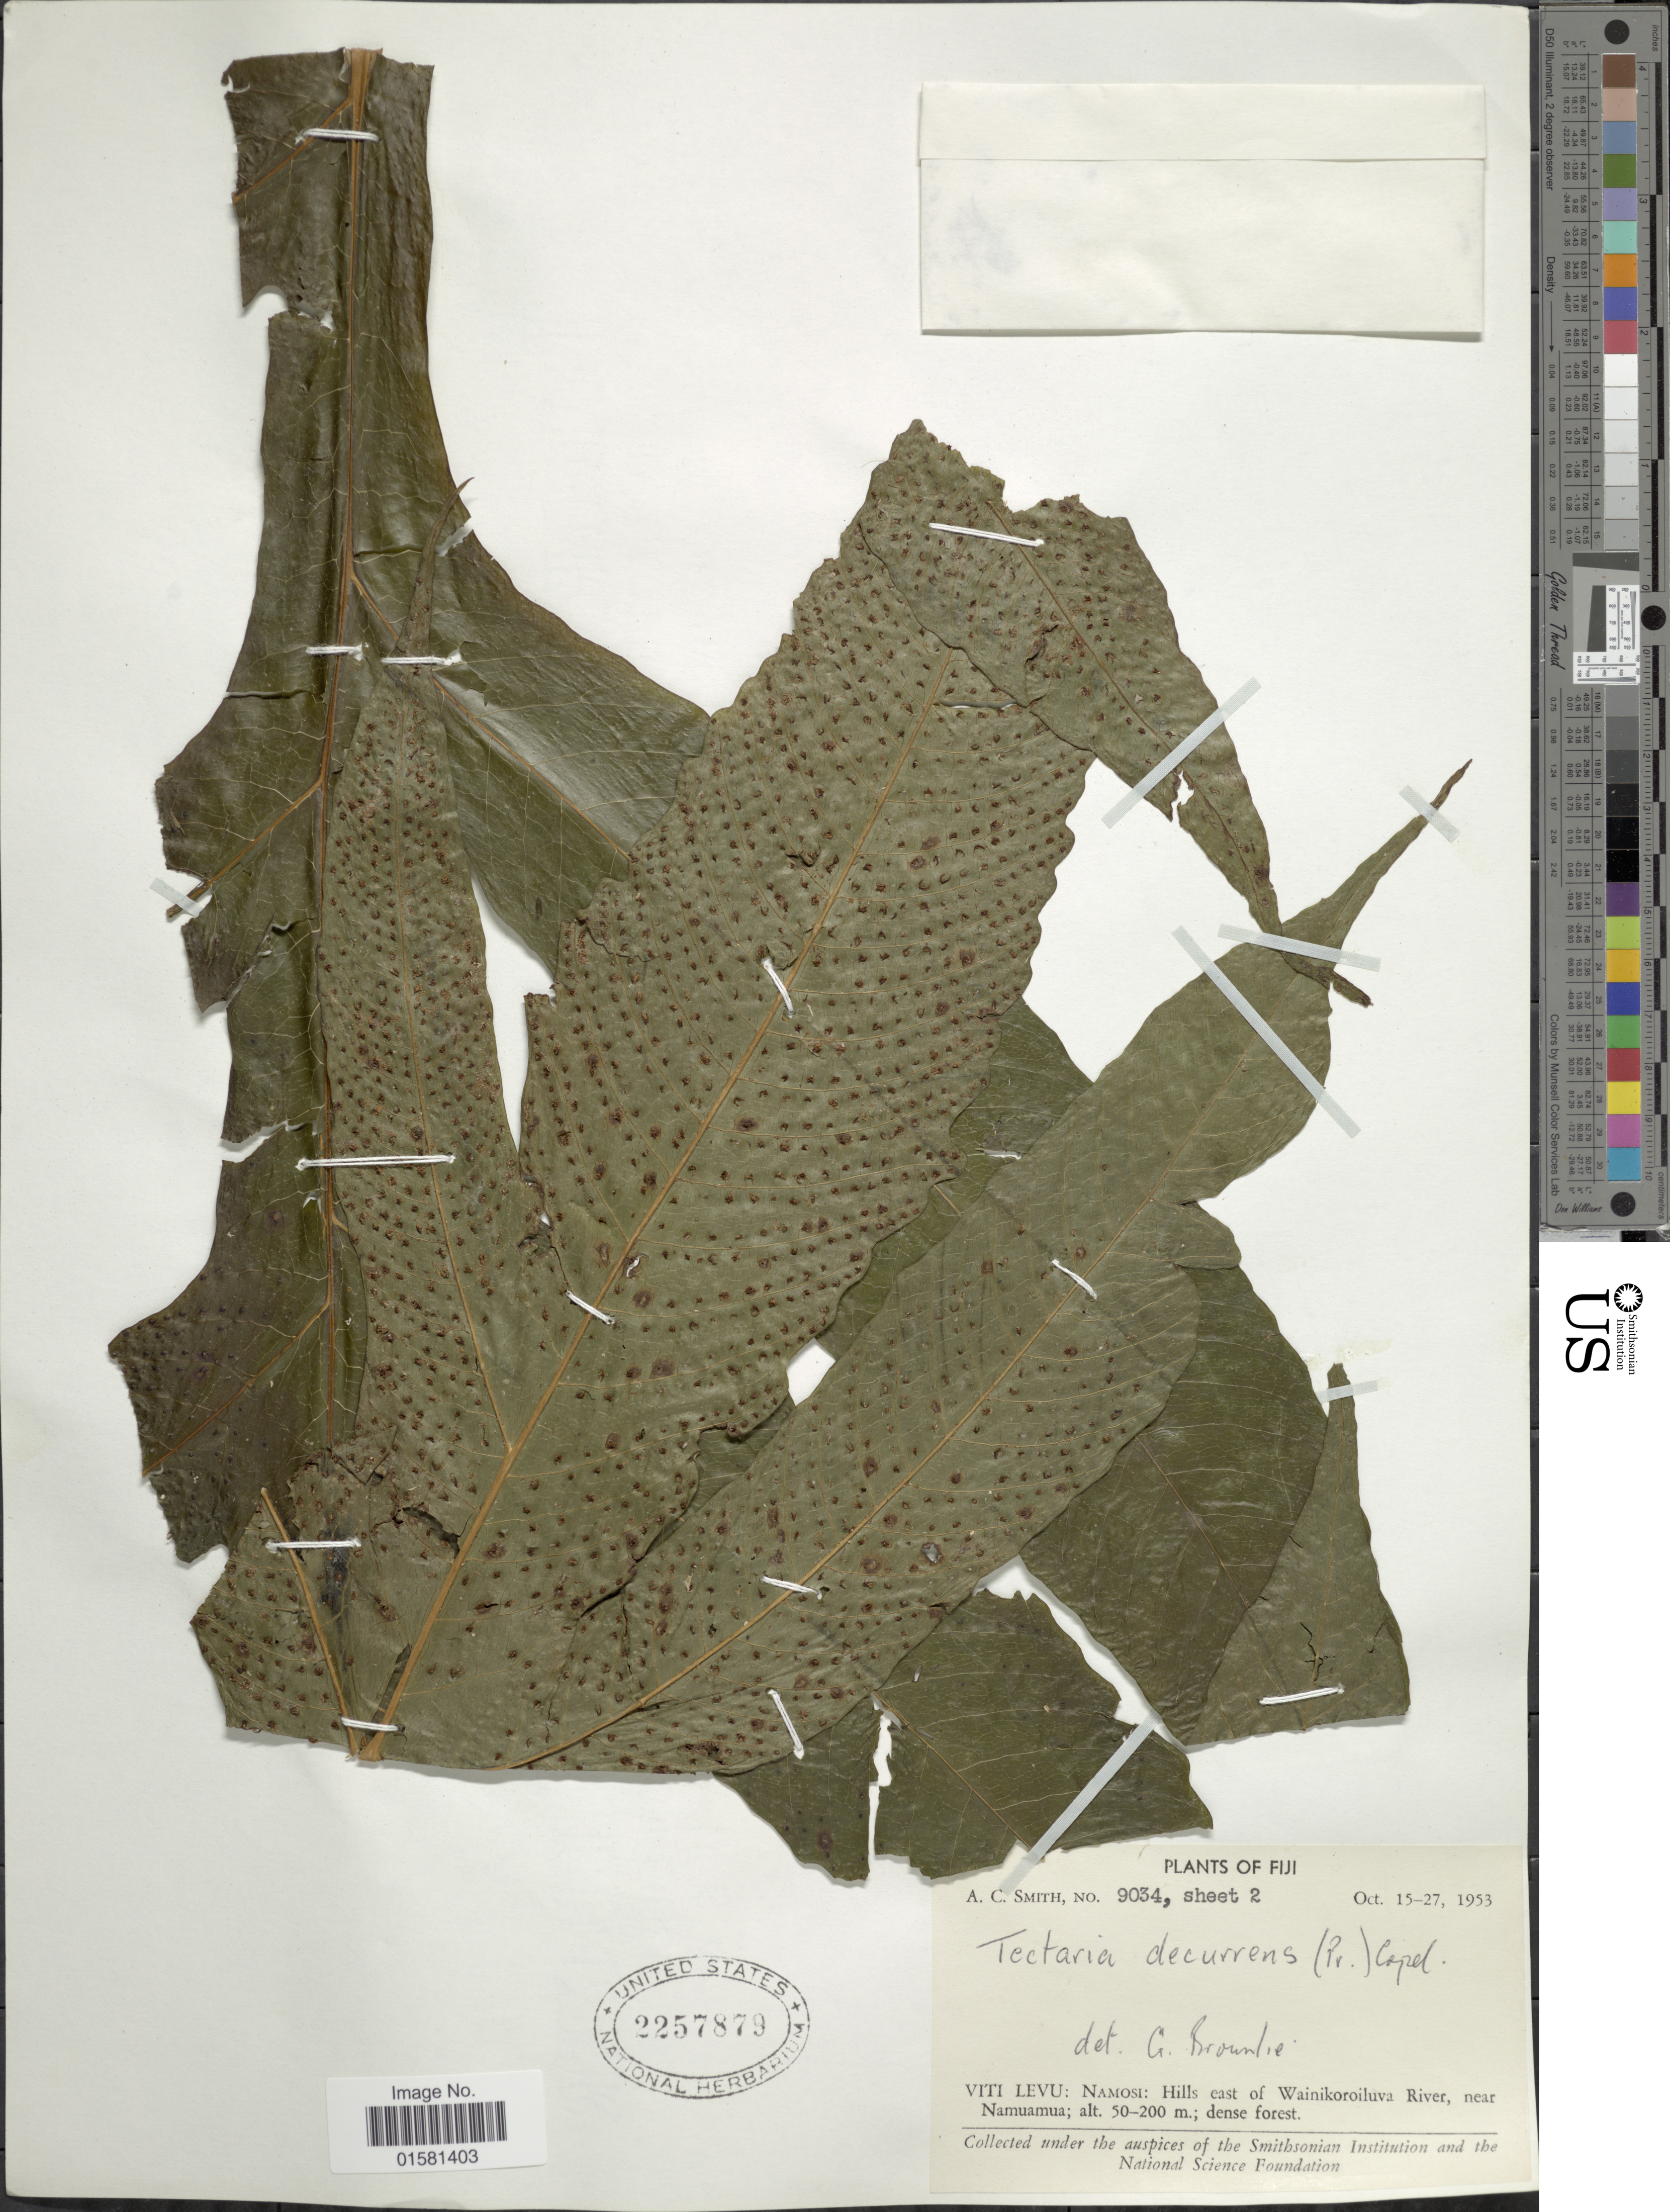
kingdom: Plantae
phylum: Tracheophyta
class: Polypodiopsida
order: Polypodiales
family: Tectariaceae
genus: Tectaria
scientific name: Tectaria decurrens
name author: (Presel.) Copel. in Elmer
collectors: A. C. Smith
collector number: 9034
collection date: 1953-10-15/1953-10-27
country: Fiji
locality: Fiji, Viti Levu: Namosi: hills east of Wainikoroiluva River, near Namuamua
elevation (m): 50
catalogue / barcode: US 2257879